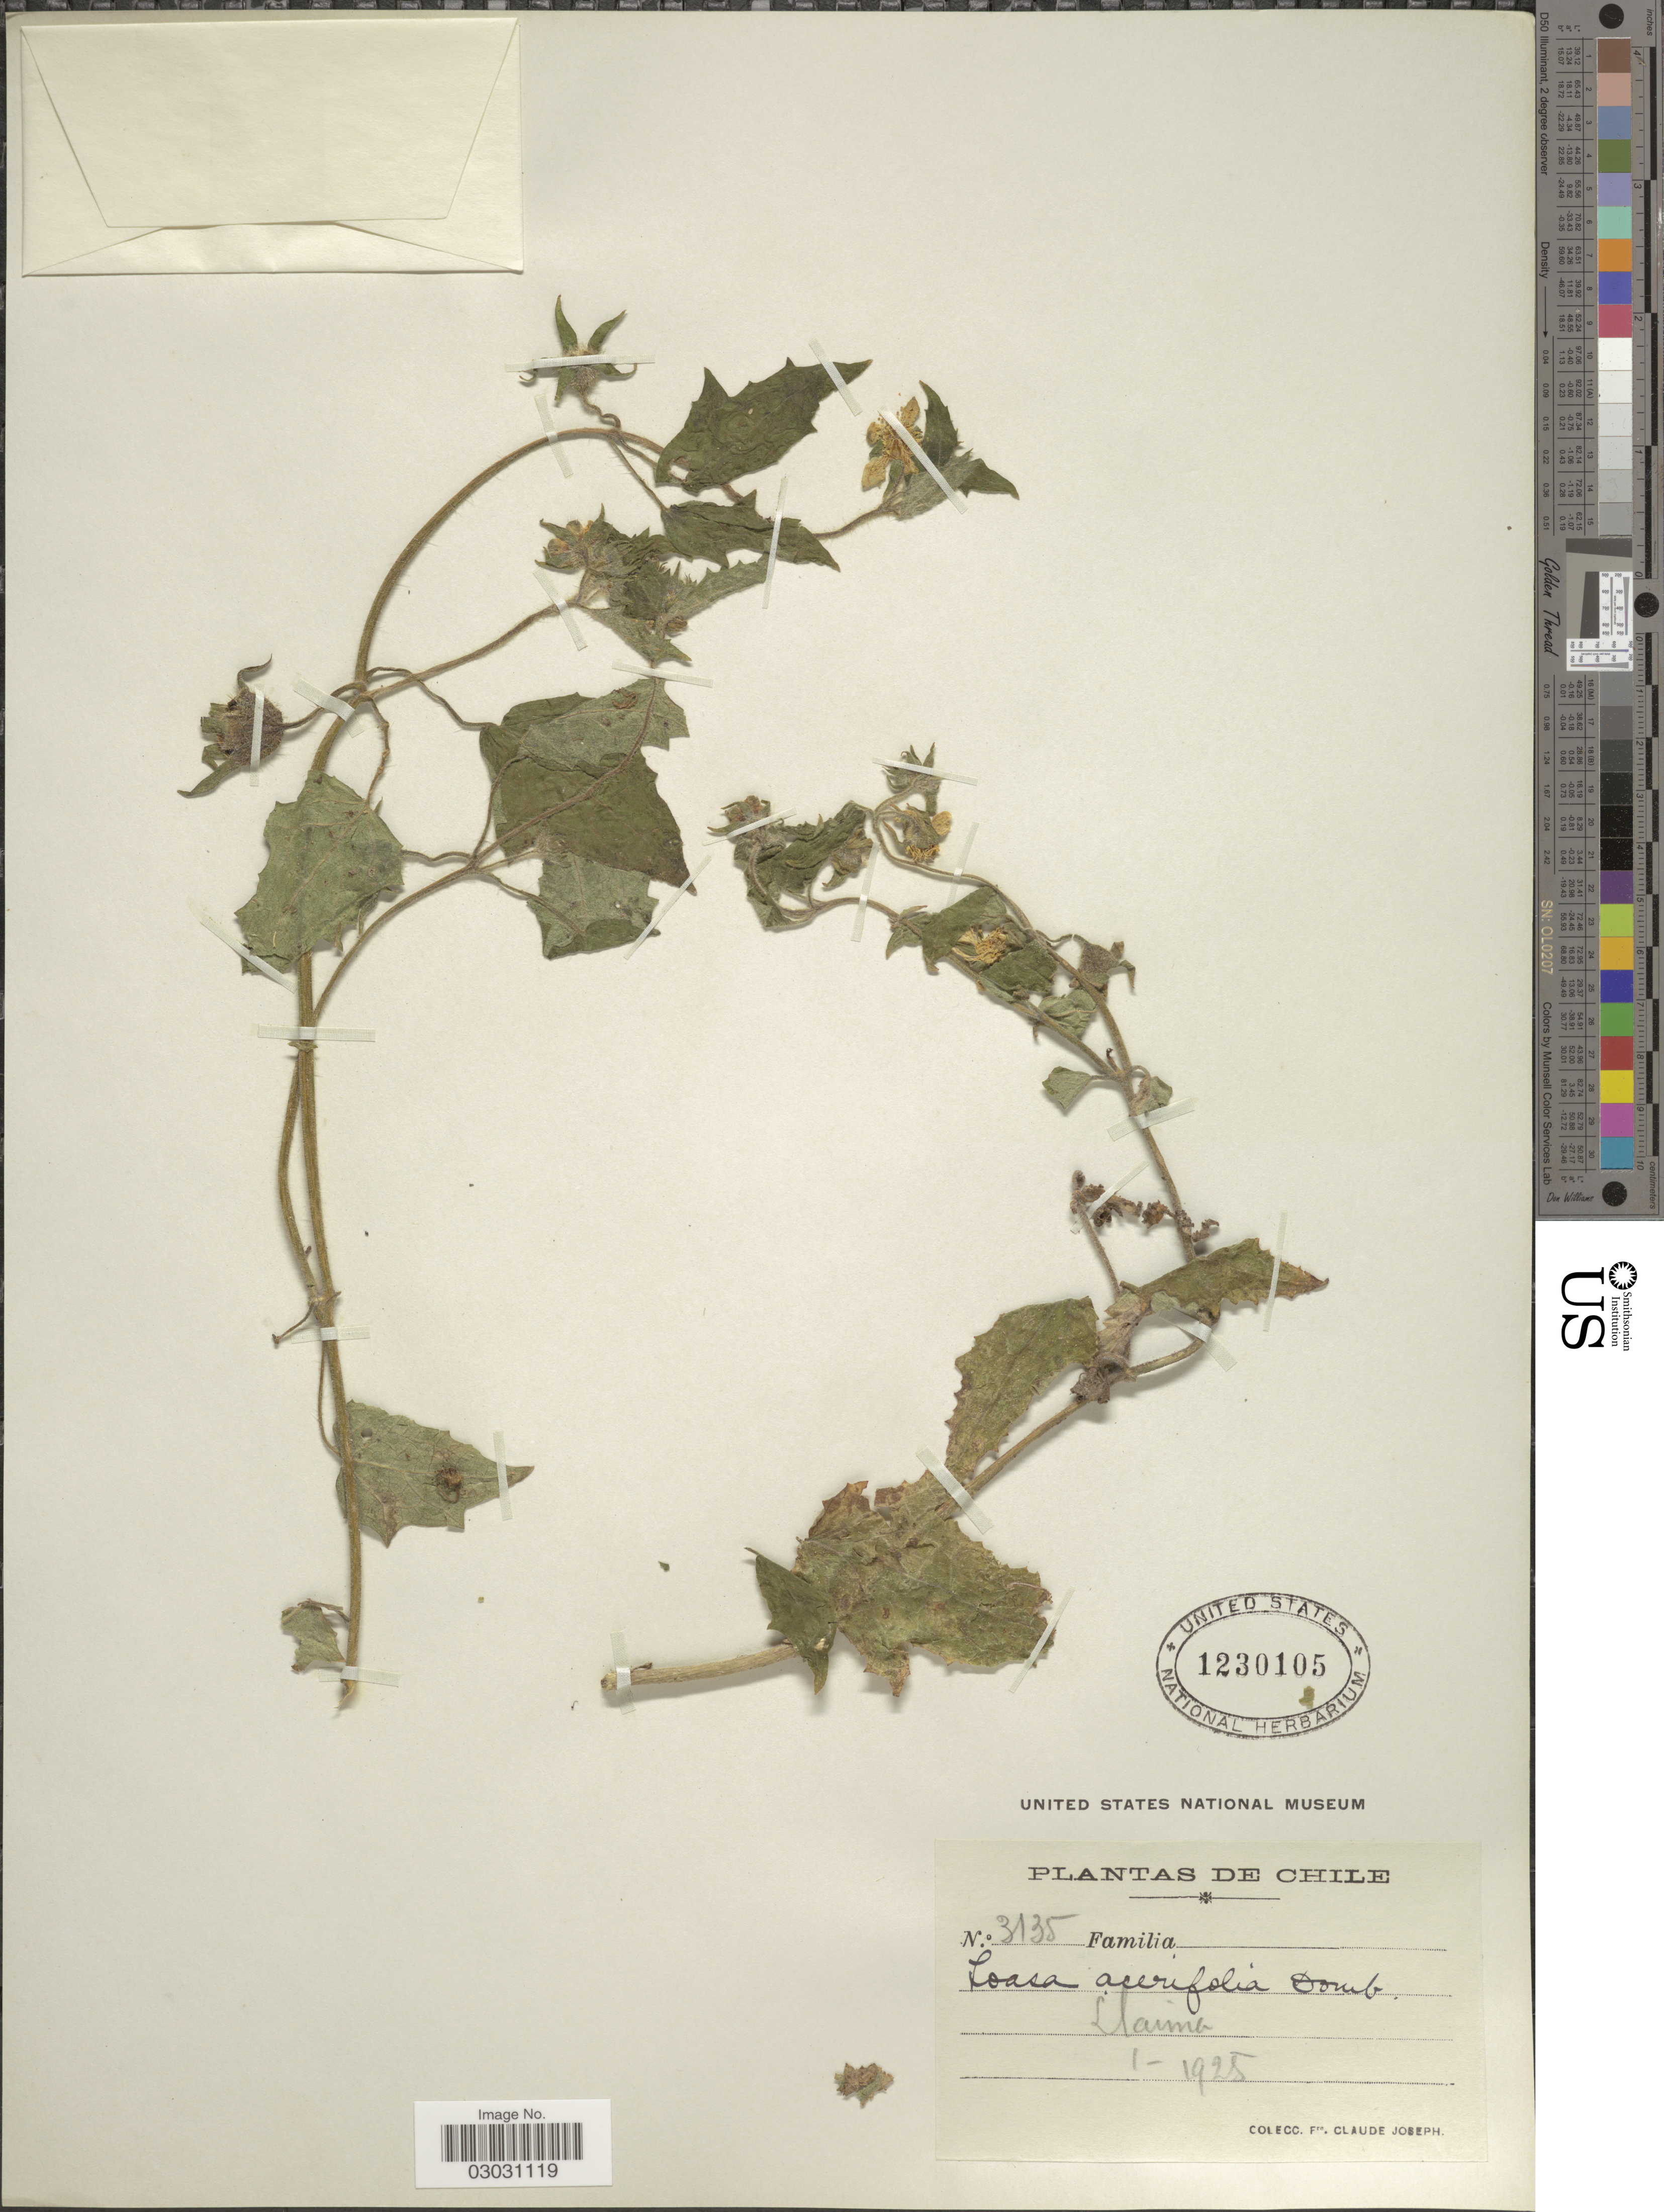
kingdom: Plantae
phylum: Tracheophyta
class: Magnoliopsida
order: Cornales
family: Loasaceae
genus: Loasa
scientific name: Loasa acerifolia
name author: Dombey ex Juss.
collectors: Bro. Claude-Joseph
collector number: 3135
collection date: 1925-01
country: Chile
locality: Llaima.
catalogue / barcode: US 1230105